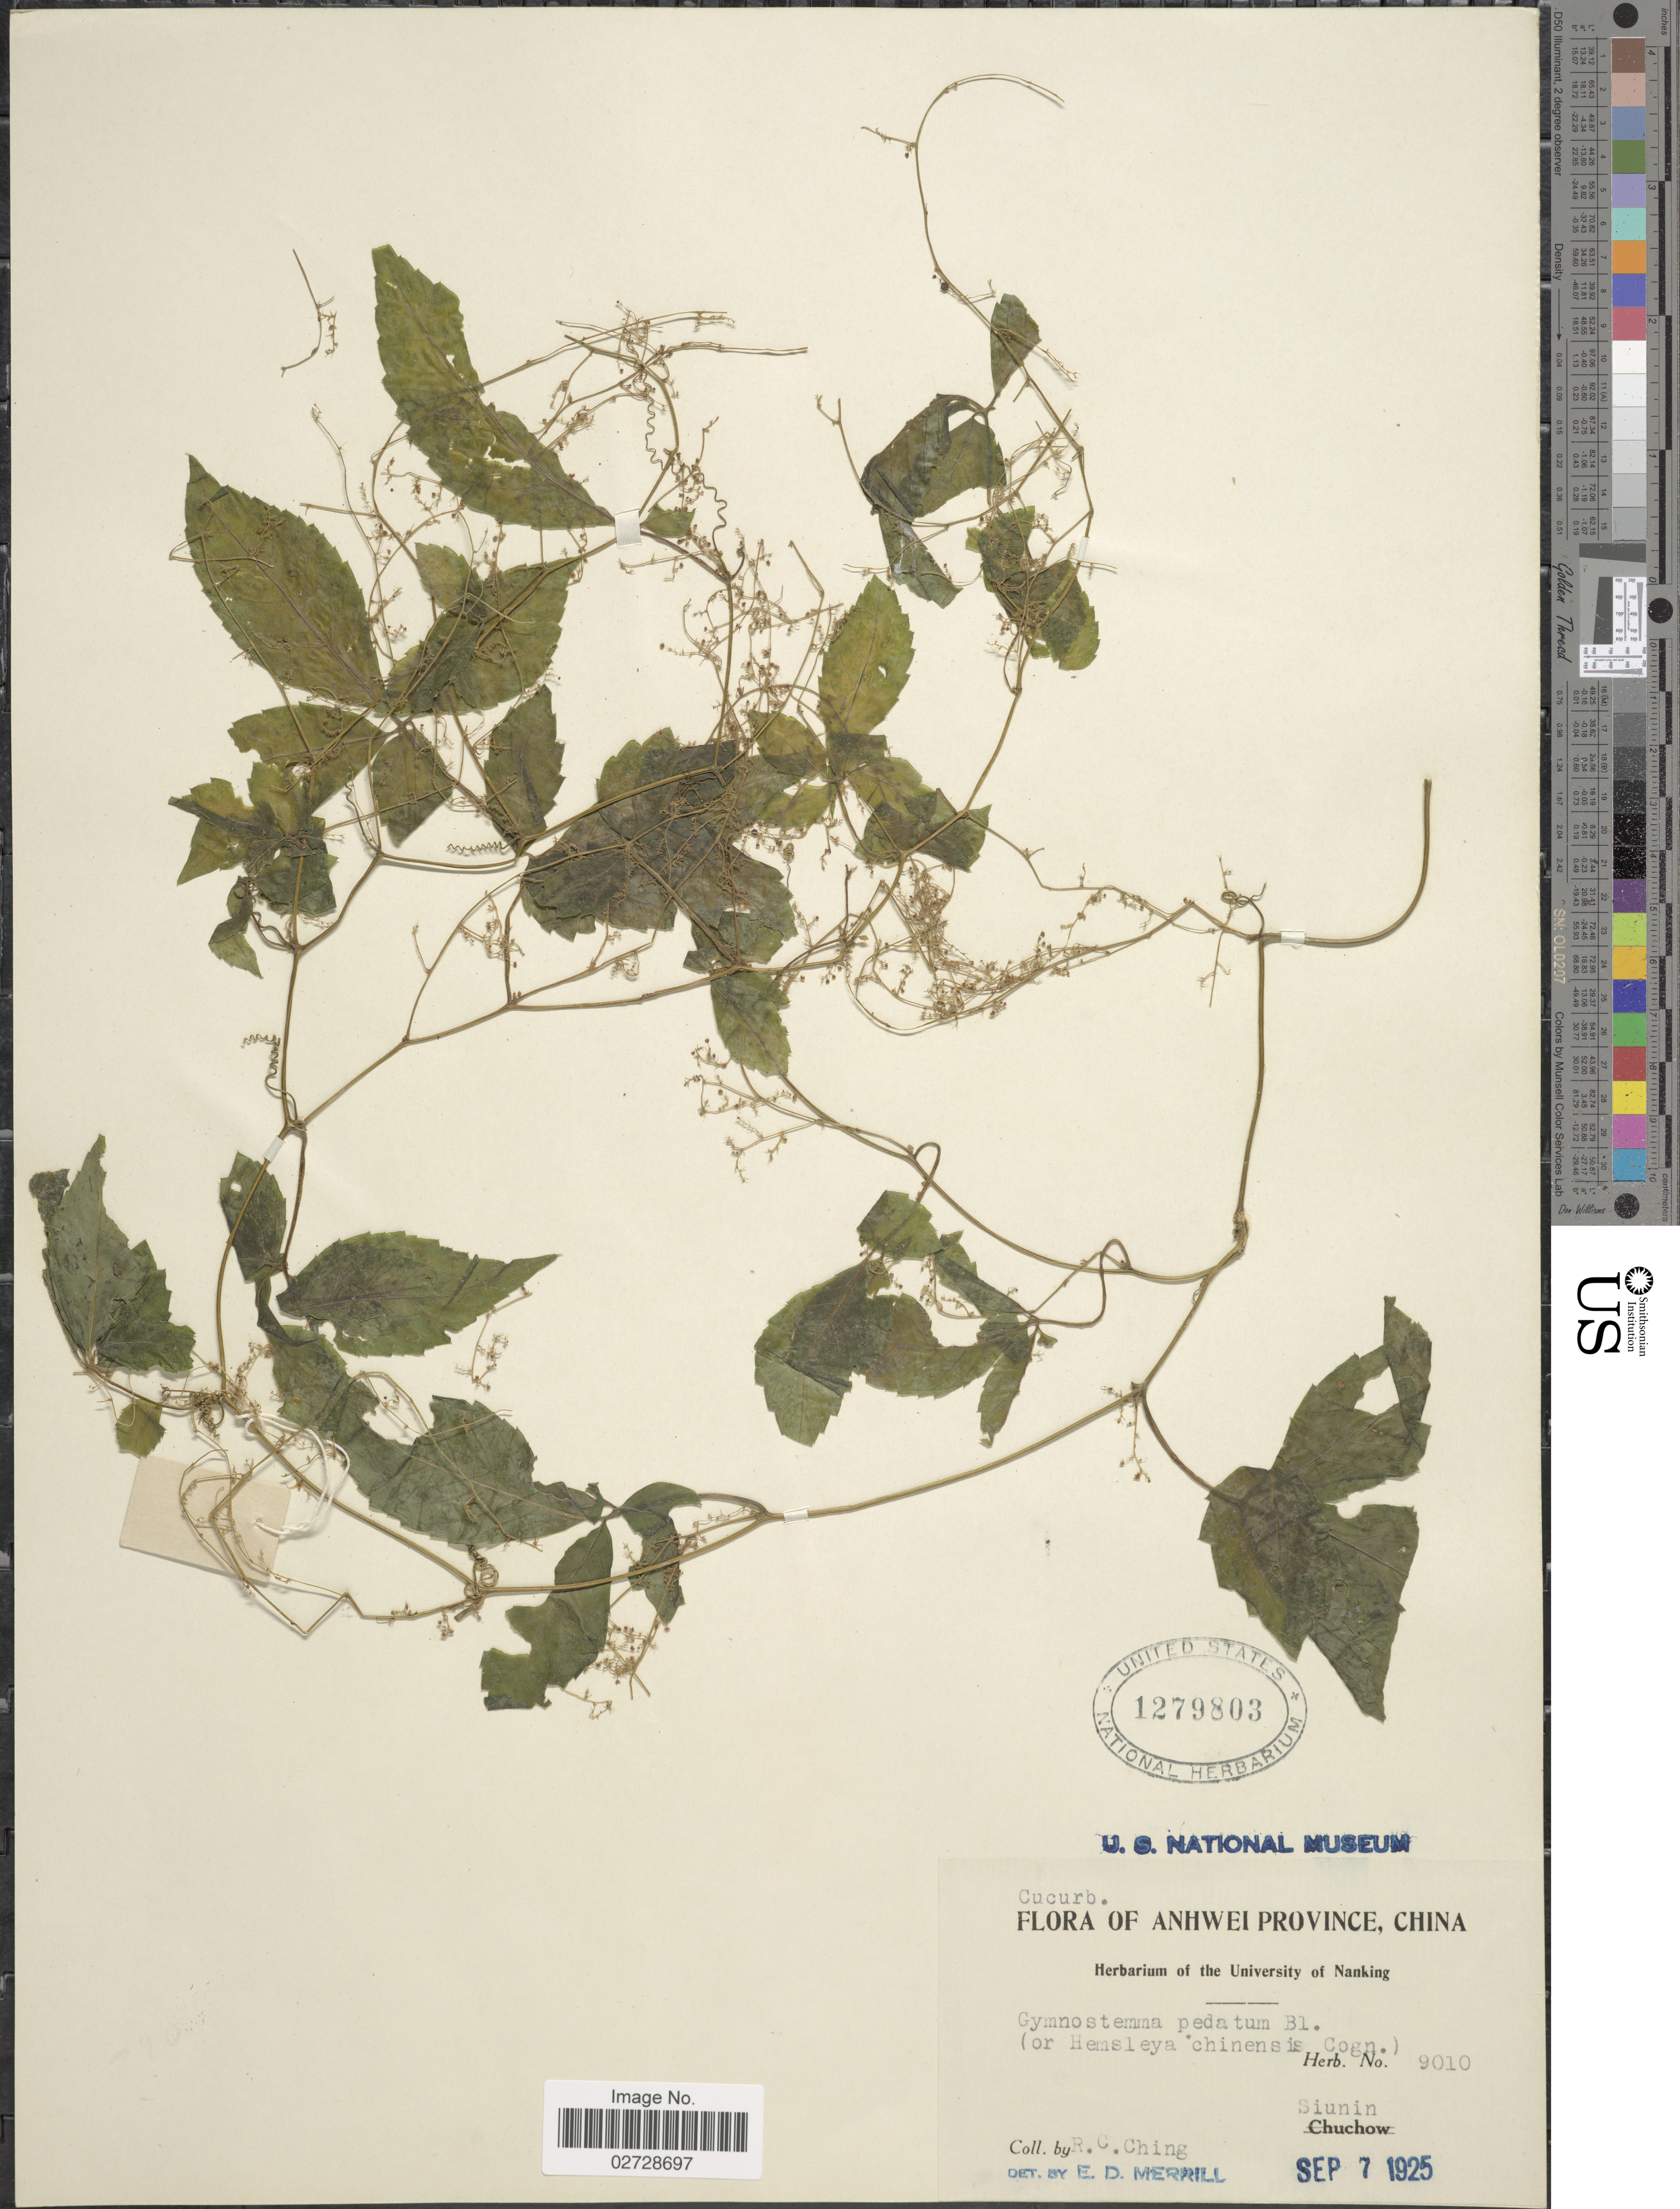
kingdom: Plantae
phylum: Tracheophyta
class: Magnoliopsida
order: Cucurbitales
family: Cucurbitaceae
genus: Gynostemma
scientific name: Gynostemma pentaphyllum var. pentaphyllum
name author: (Thunb.) Makino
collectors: R. C. Ching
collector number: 9010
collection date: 1925-09-07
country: China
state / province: Anhui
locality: Anhwei Province. Siunin.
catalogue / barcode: US 1279803